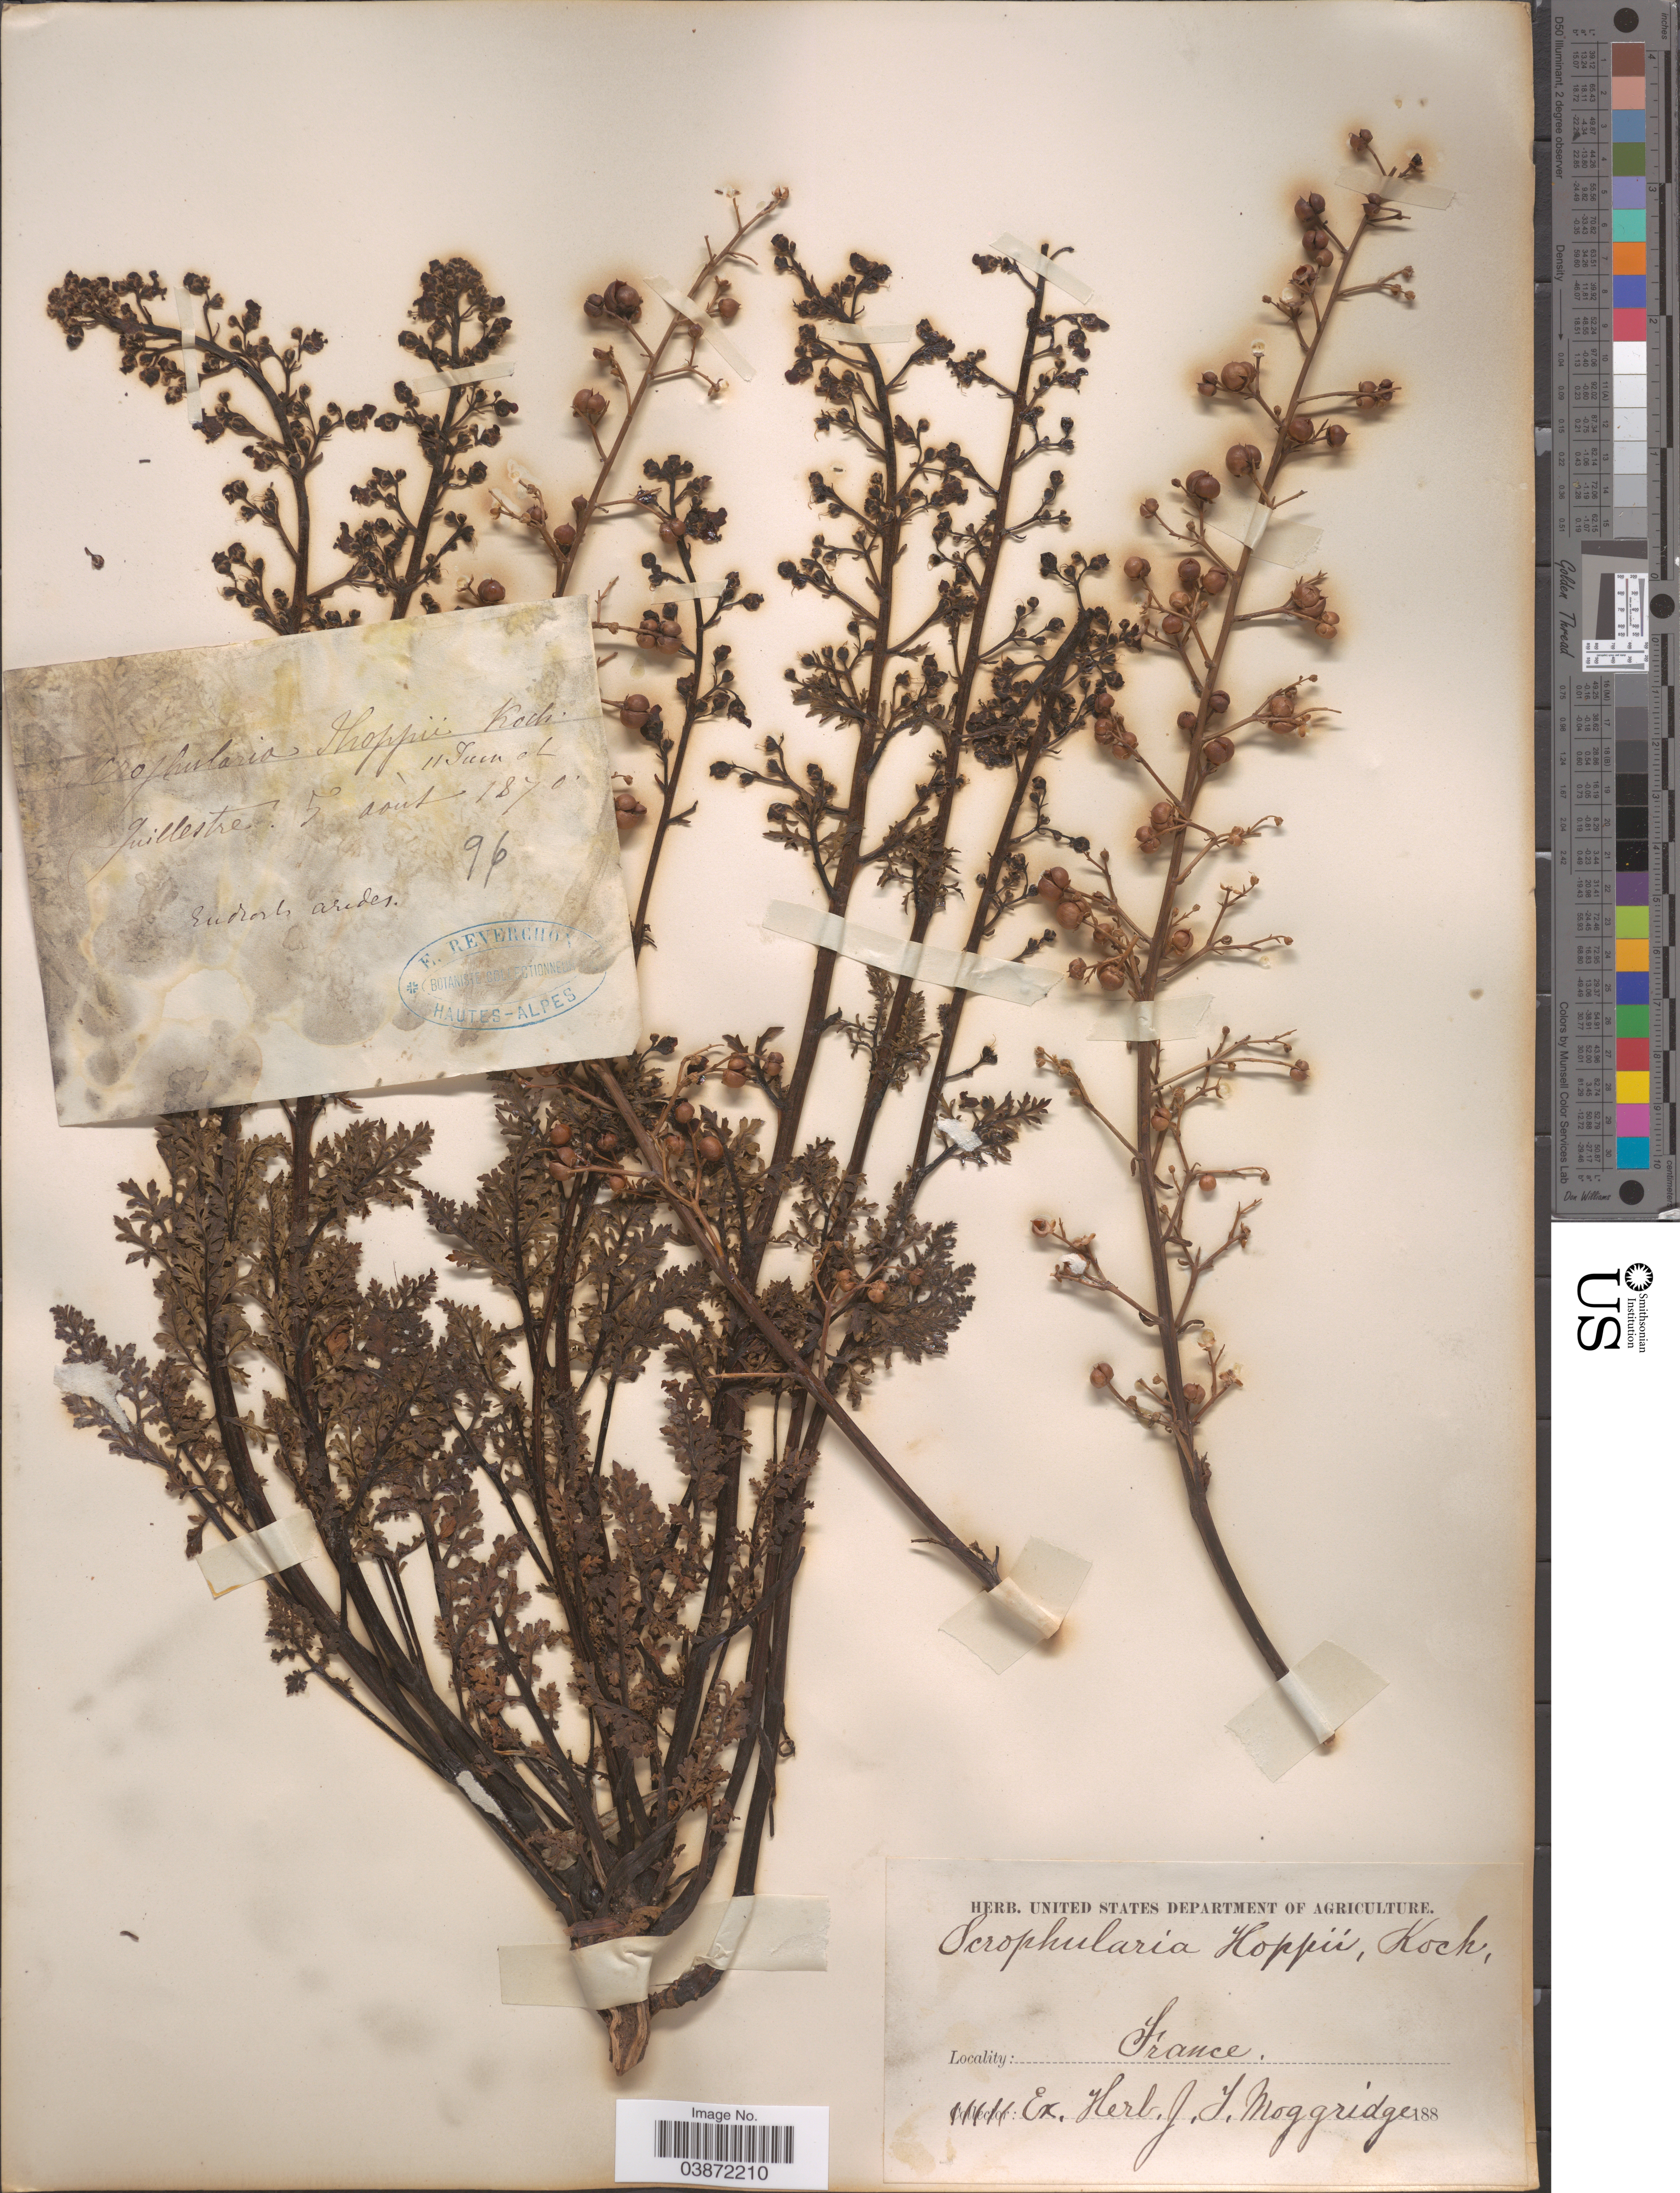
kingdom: Plantae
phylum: Tracheophyta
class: Magnoliopsida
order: Lamiales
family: Scrophulariaceae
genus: Scrophularia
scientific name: Scrophularia hoppii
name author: W.D.J. Koch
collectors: E. Reverchon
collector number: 96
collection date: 1870-06-11/1870-08-05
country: France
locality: Guillestre.